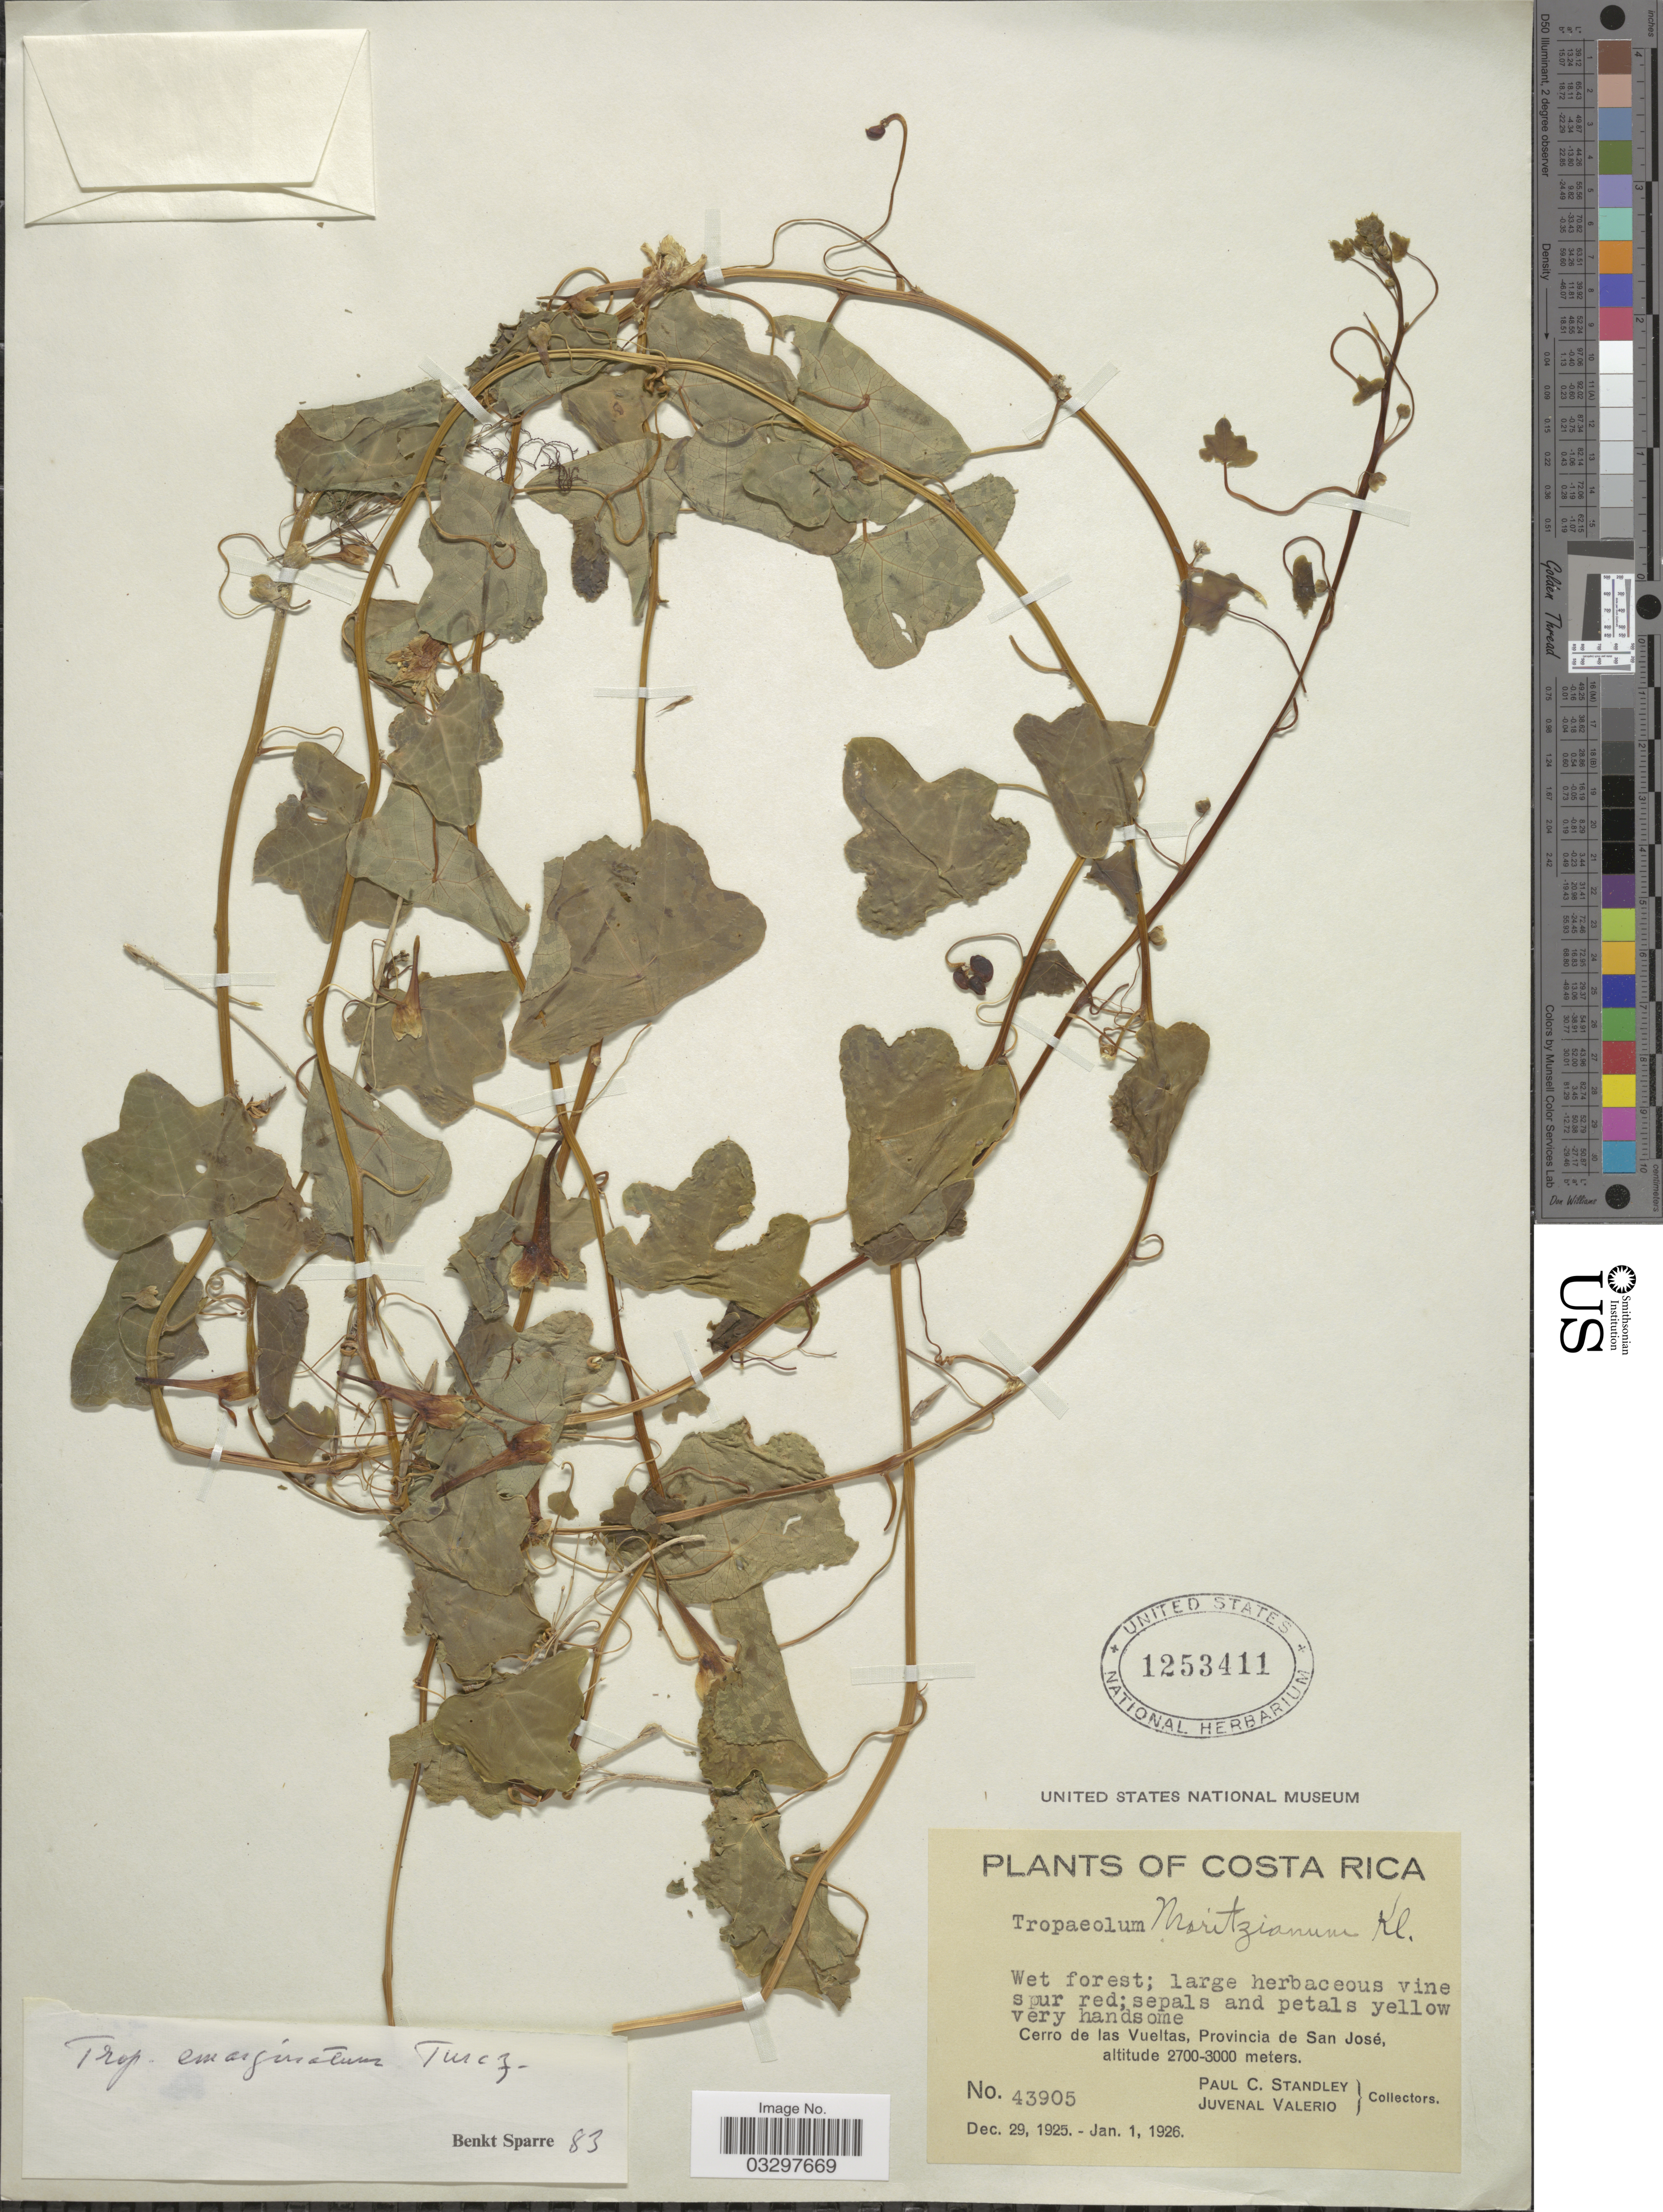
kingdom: Plantae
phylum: Tracheophyta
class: Magnoliopsida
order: Brassicales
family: Tropaeolaceae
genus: Tropaeolum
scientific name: Tropaeolum emarginatum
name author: Turcz.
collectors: P. C. Standley & J. Valerio R.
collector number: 43905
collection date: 1925-12-29/1926-01-01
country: Costa Rica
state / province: San José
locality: Cerro de las Vueltas, Provincia de San José.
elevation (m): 2700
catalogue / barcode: US 1253411